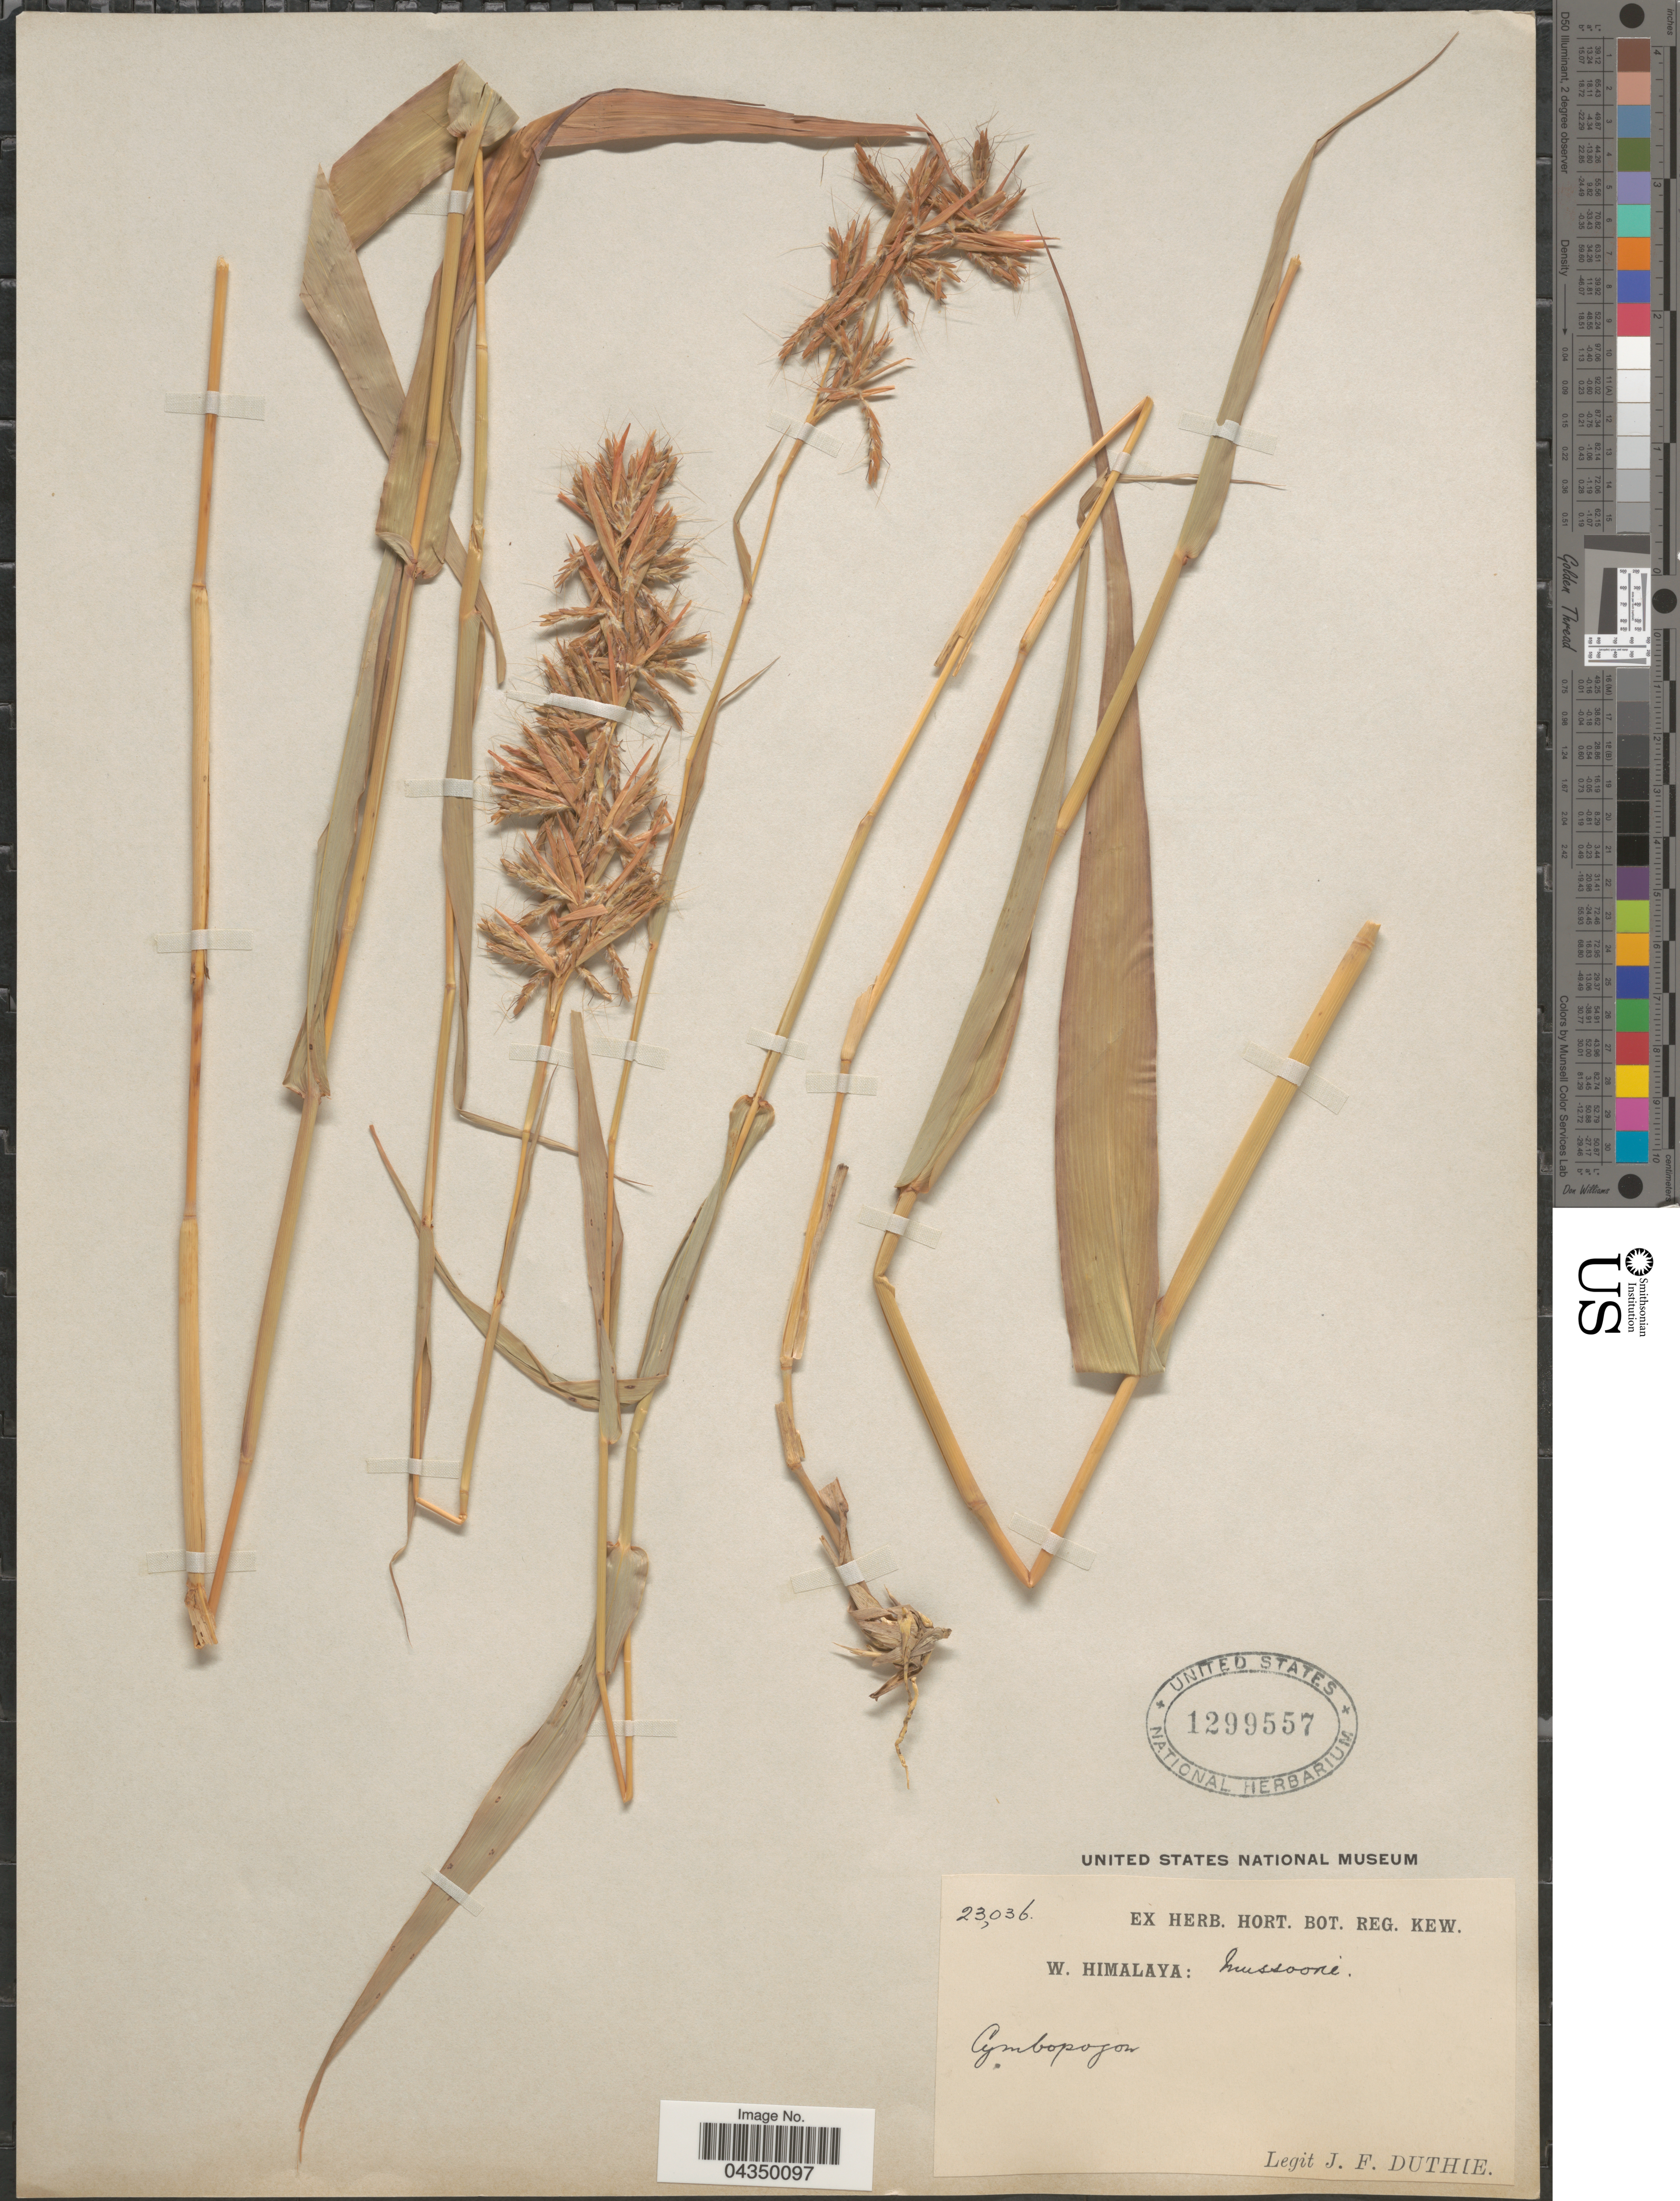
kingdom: Plantae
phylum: Tracheophyta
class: Liliopsida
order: Poales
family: Poaceae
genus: Cymbopogon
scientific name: Cymbopogon schoenanthus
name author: (L.) Spreng.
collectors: J. F. Duthie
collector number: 23036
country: India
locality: W. Himalaya: Mussoorie.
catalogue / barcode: US 1299557